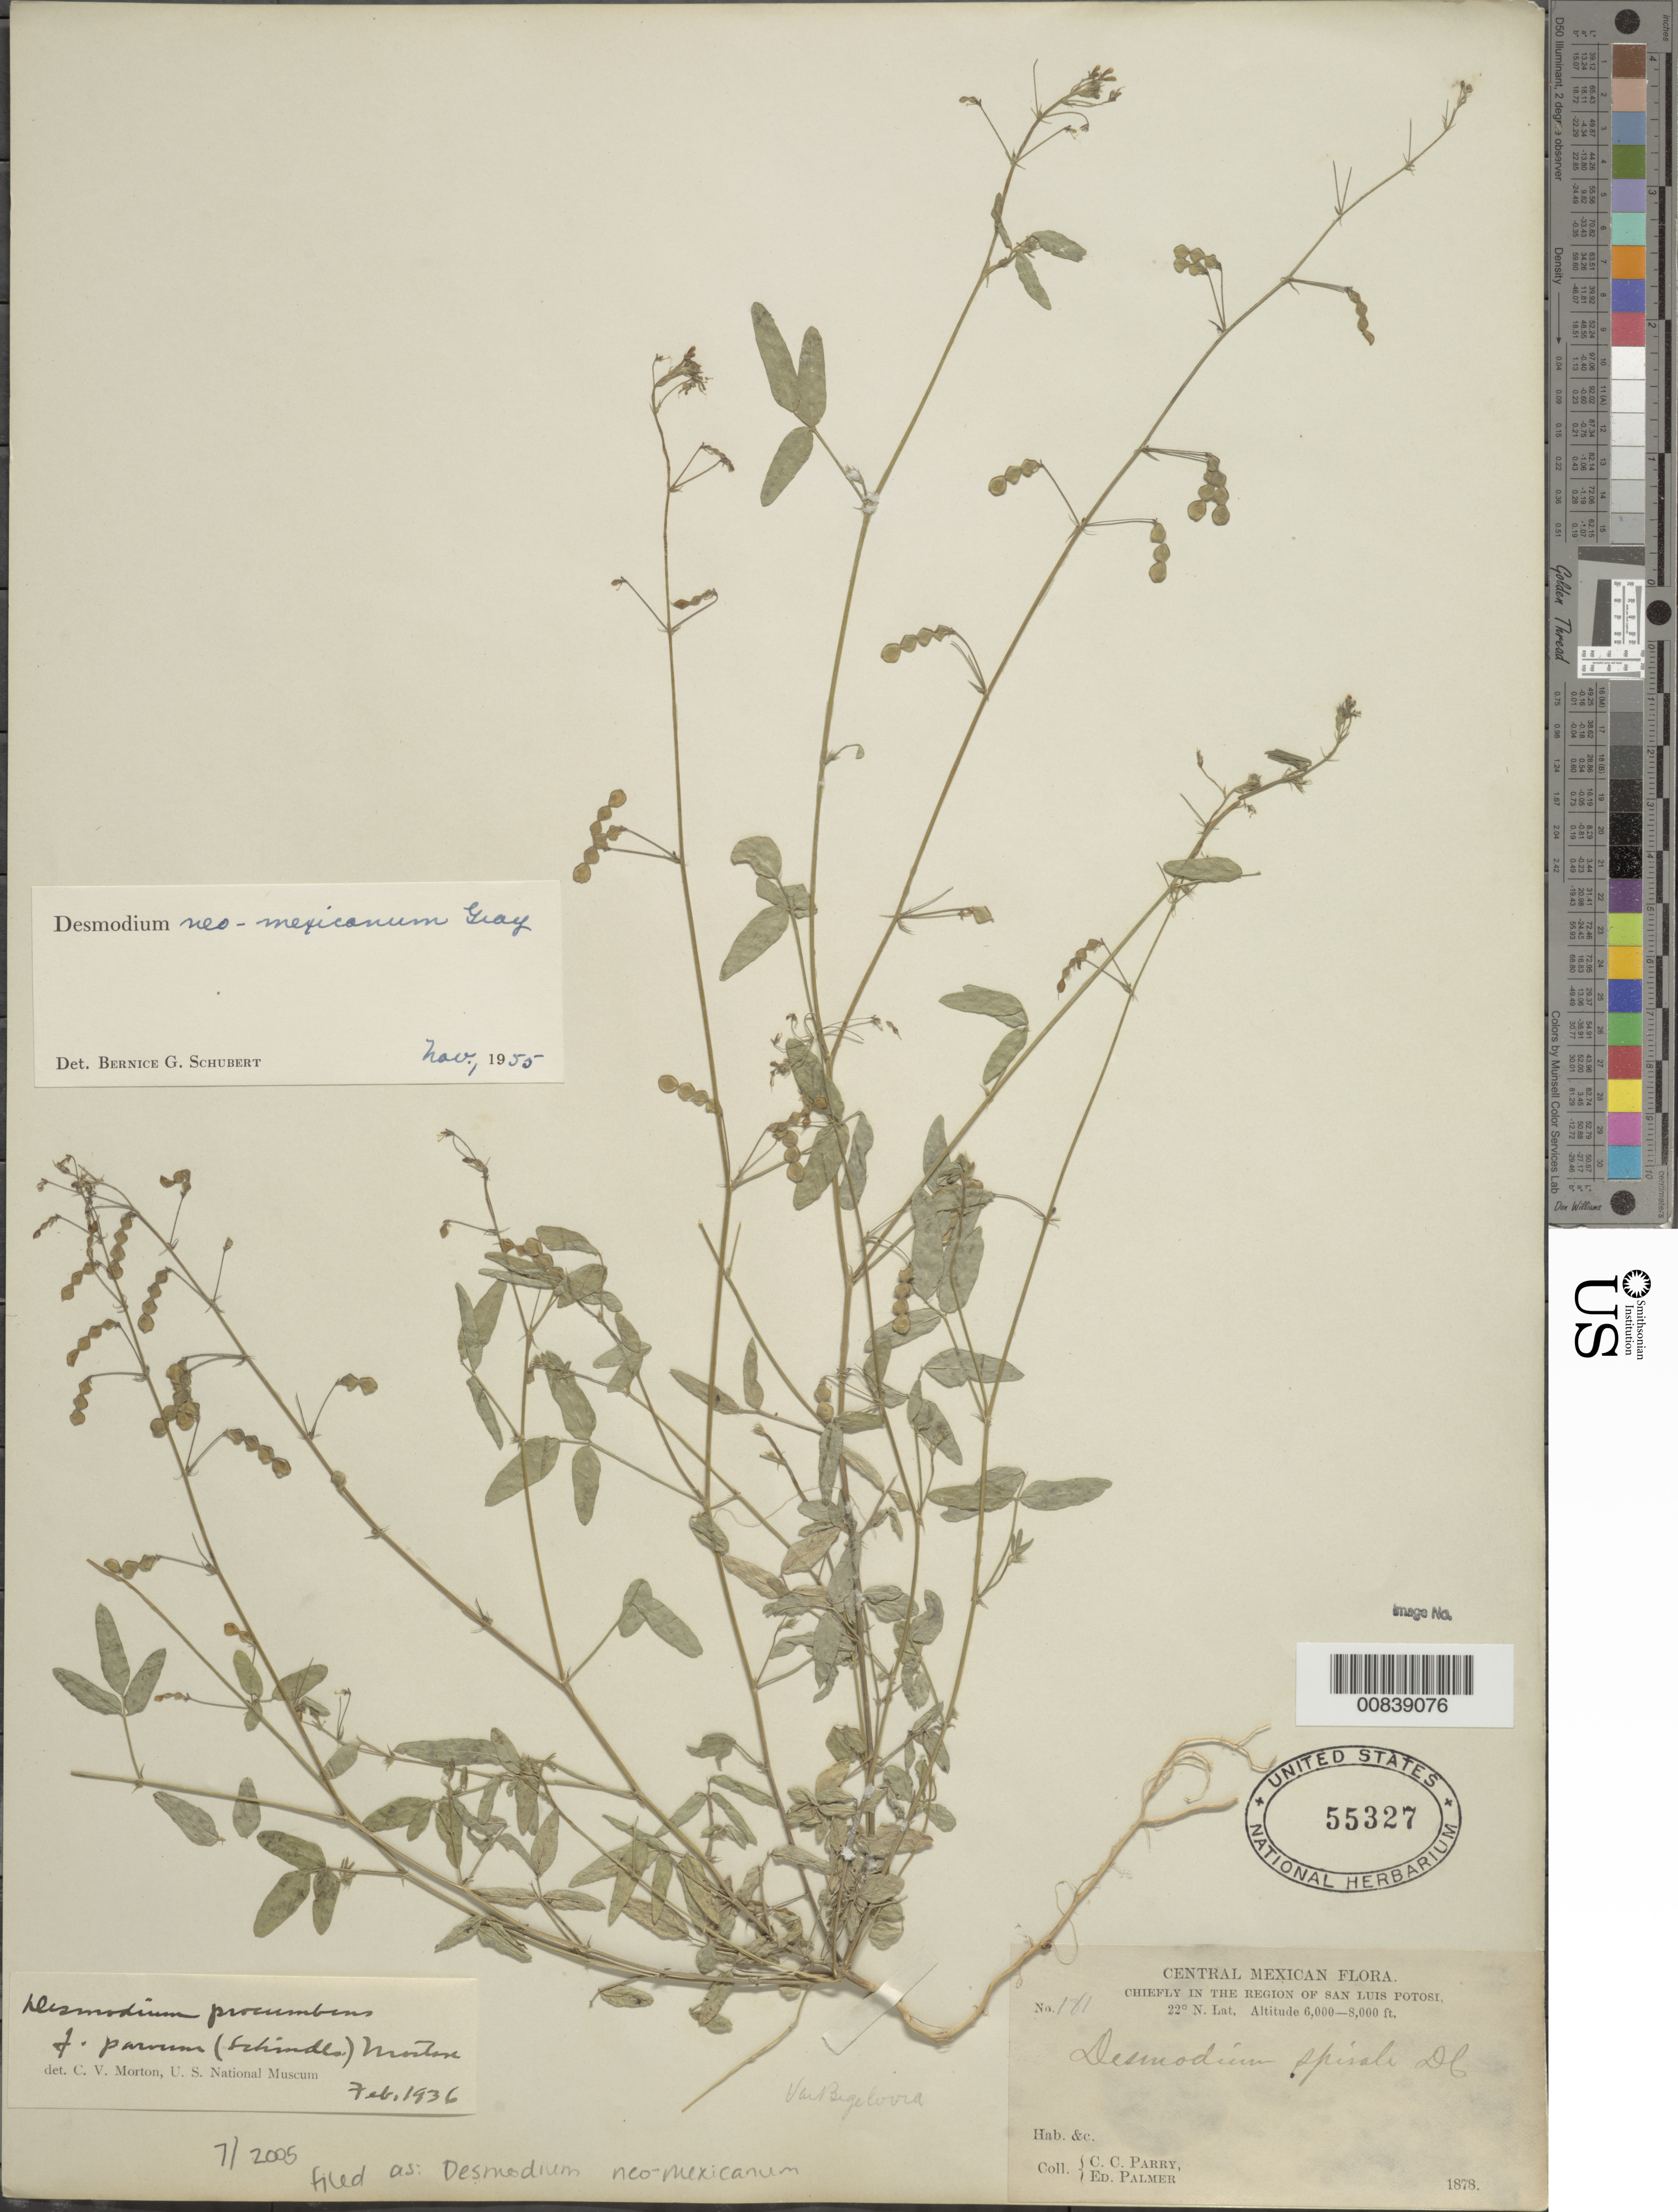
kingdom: Plantae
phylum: Tracheophyta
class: Magnoliopsida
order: Fabales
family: Fabaceae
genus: Desmodium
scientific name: Desmodium neomexicanum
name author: A. Gray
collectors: C. C. Parry & E. Palmer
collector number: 181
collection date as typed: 1878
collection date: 1878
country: Mexico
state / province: San Luis Potosí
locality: Chiefly in the region of San Luis Potosí.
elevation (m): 1829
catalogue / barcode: US 55327